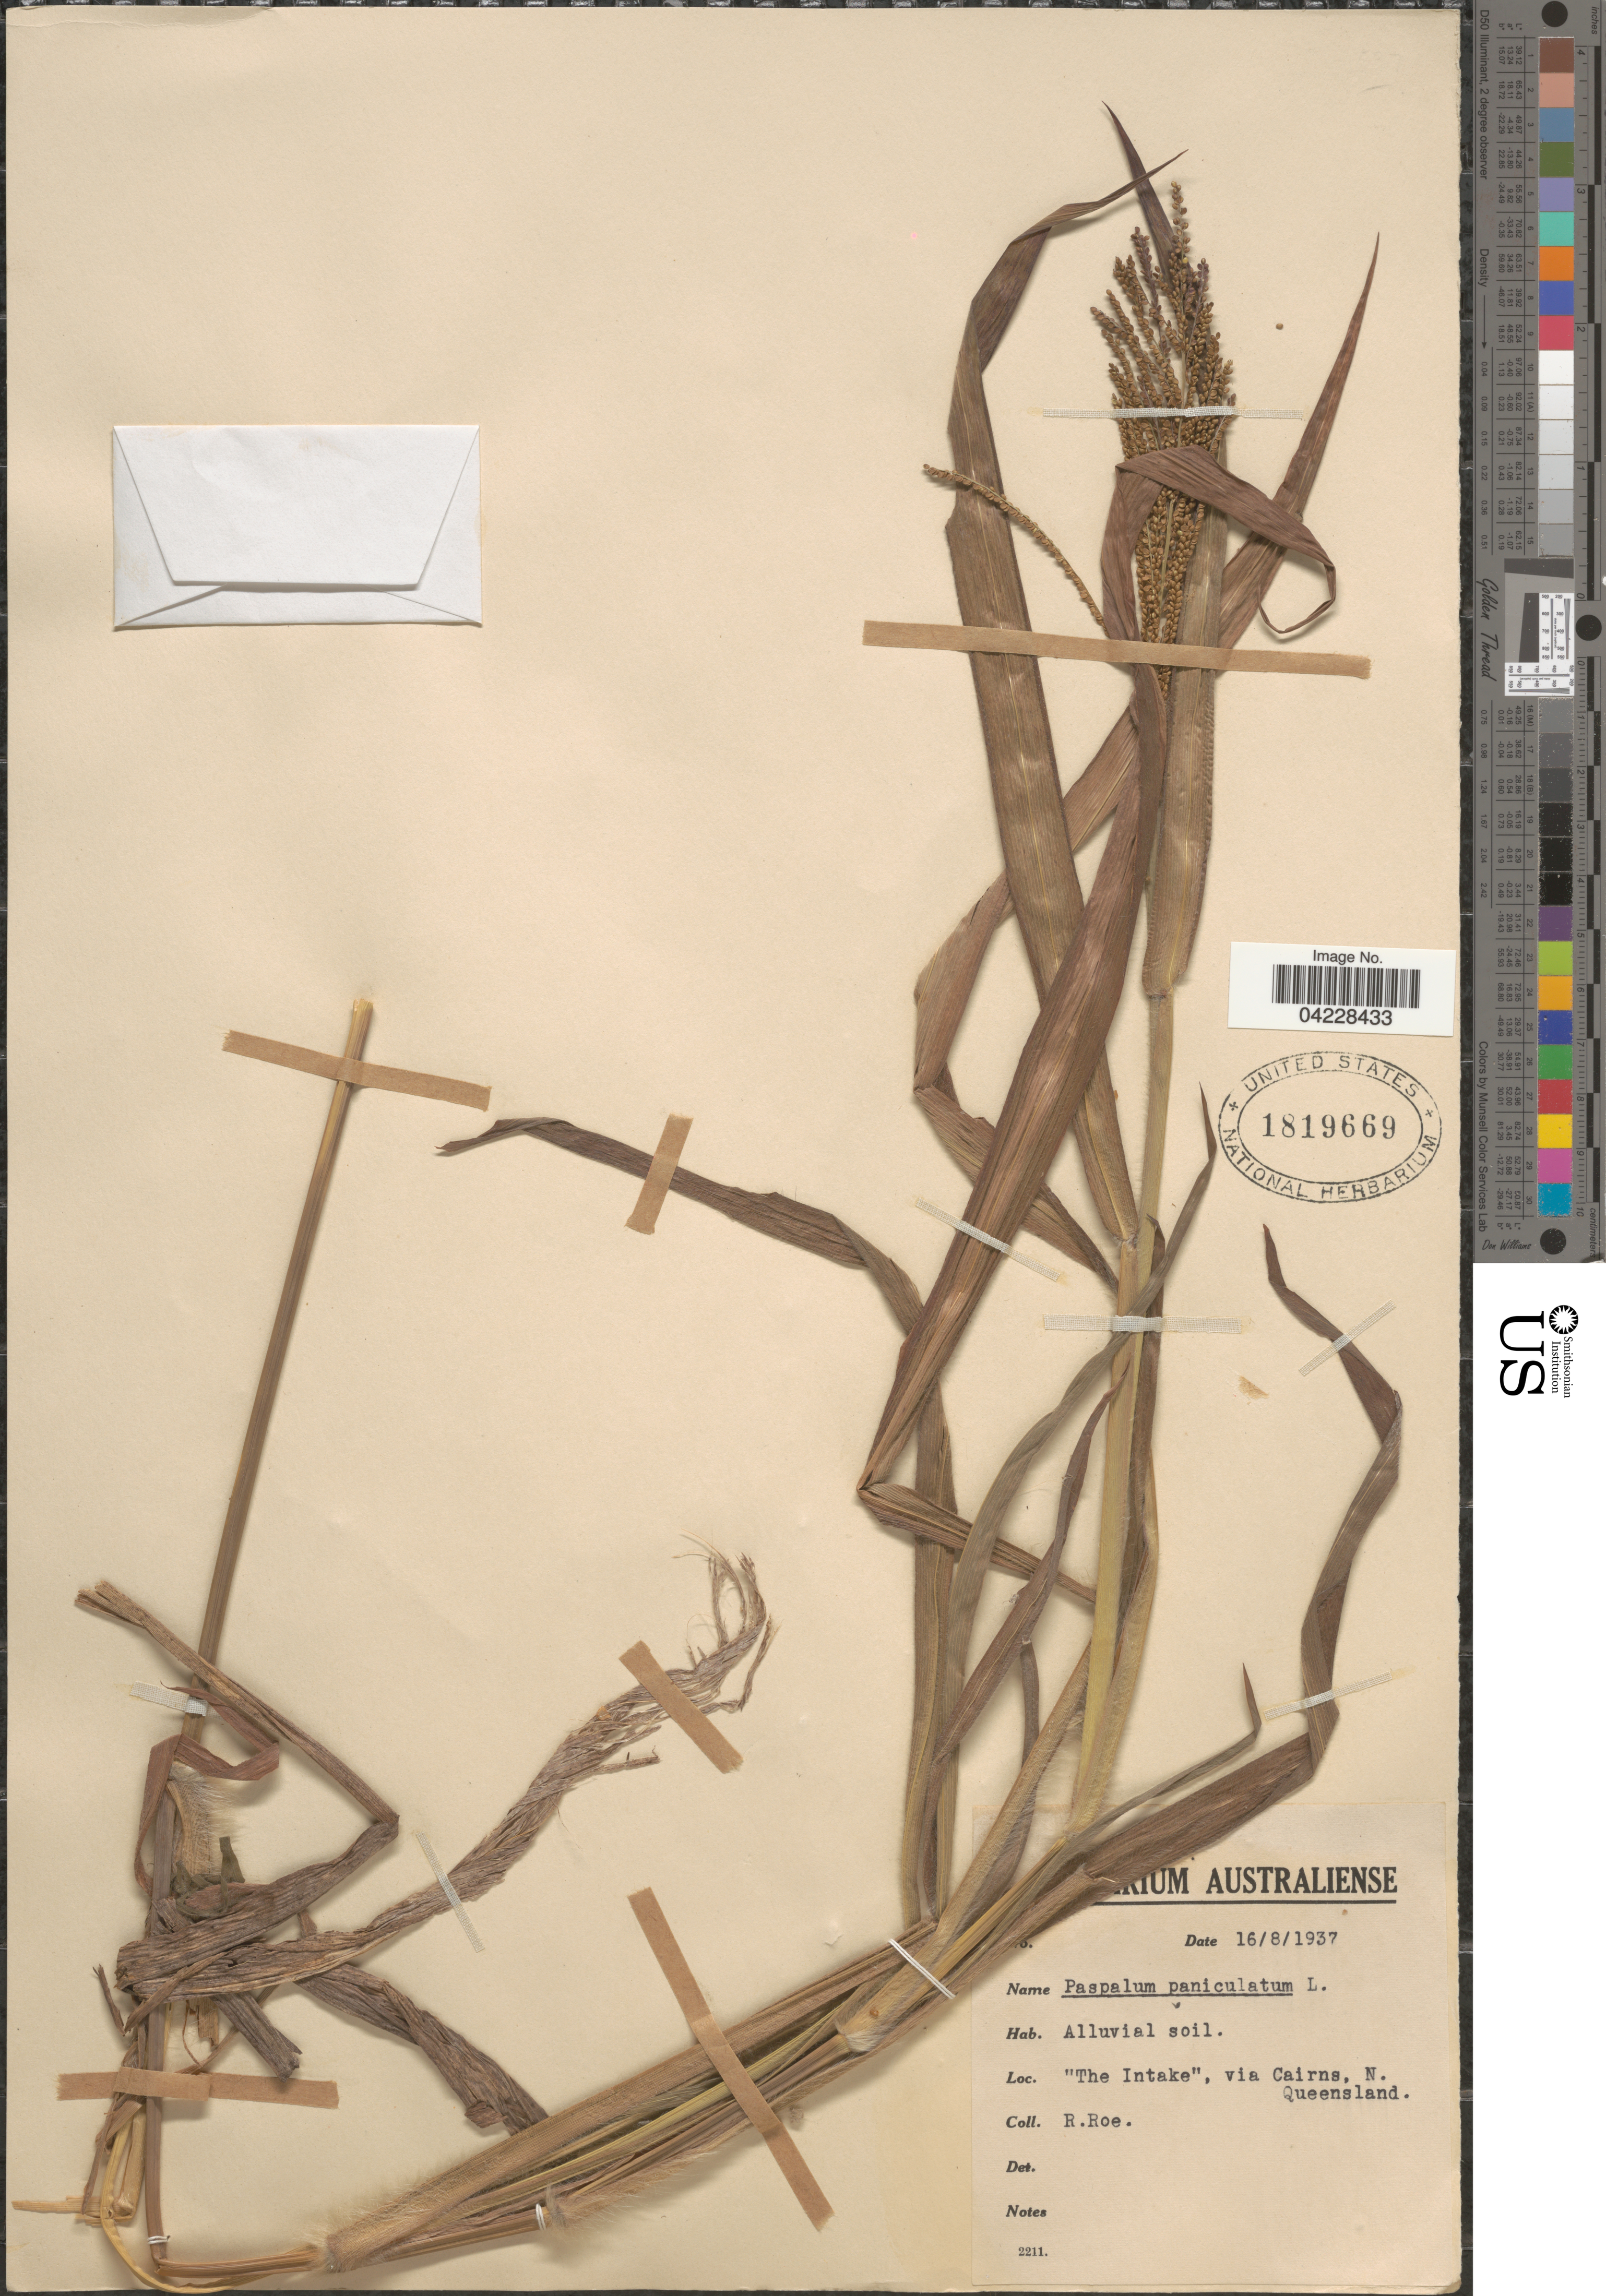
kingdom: Plantae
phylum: Tracheophyta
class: Liliopsida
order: Poales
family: Poaceae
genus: Paspalum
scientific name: Paspalum paniculatum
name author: L.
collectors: R. Roe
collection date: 1937-08-16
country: Australia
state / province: Queensland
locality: The Intake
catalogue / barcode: US 1819669